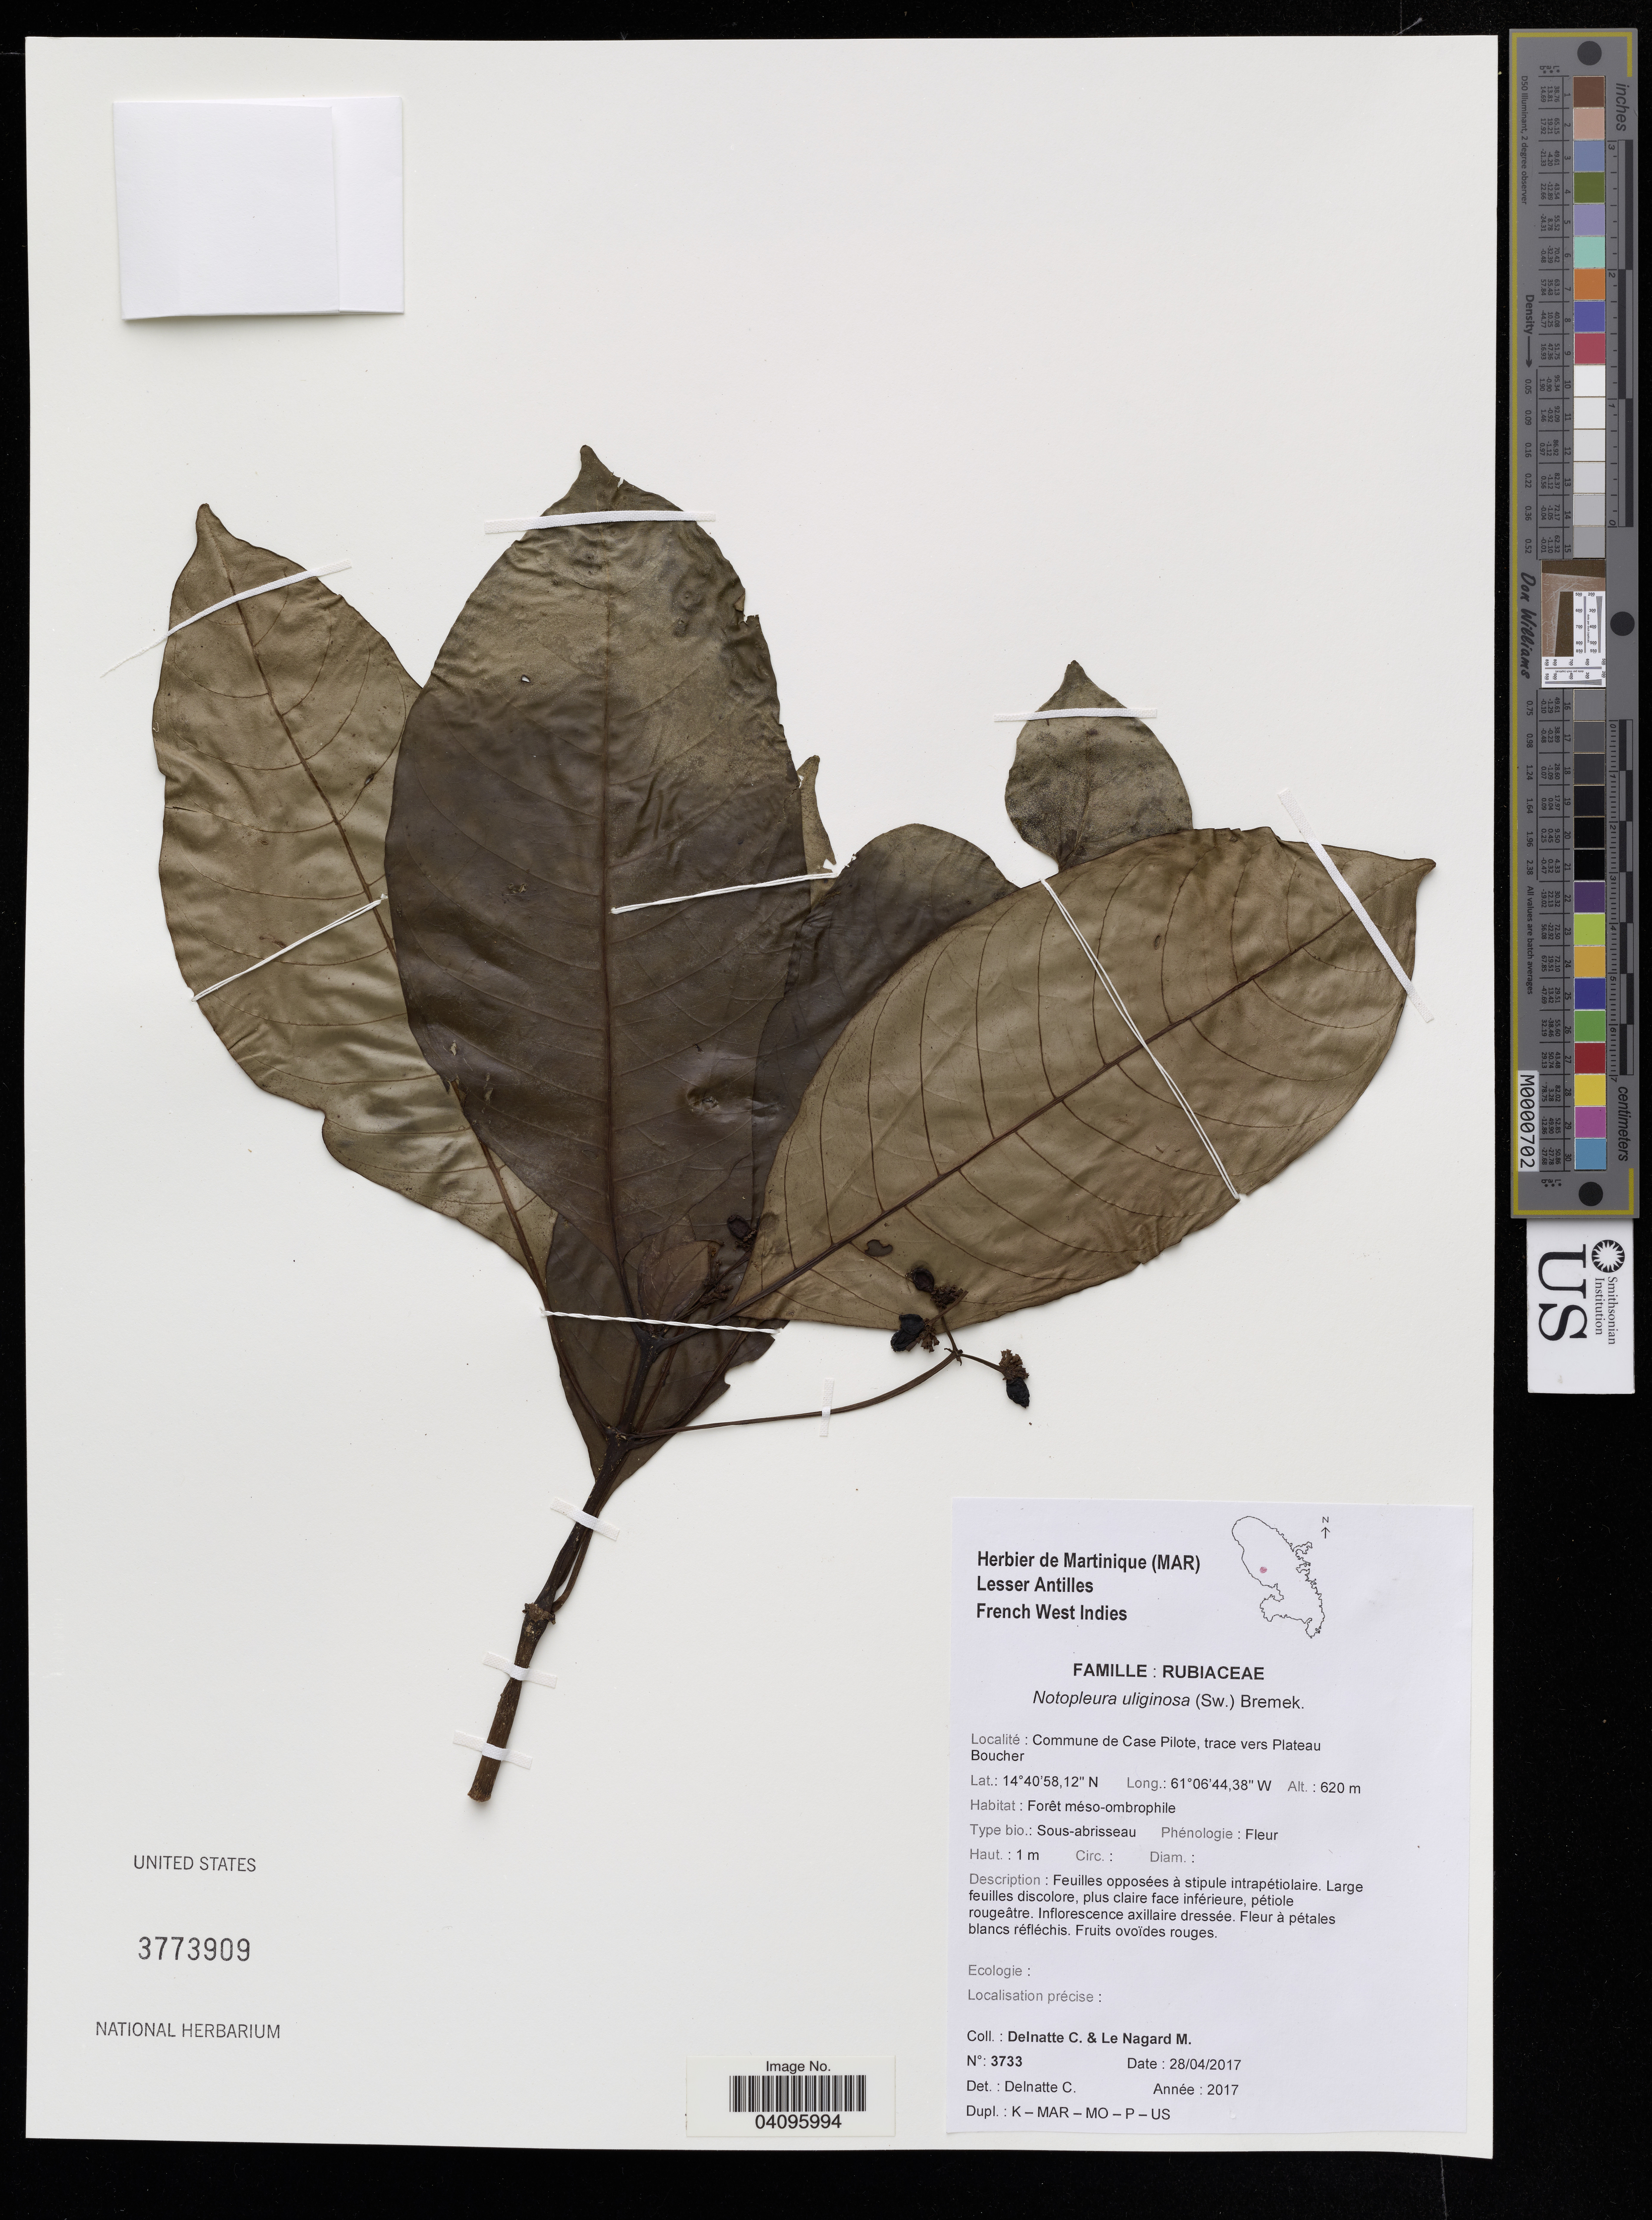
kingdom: Plantae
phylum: Tracheophyta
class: Magnoliopsida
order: Gentianales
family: Rubiaceae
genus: Notopleura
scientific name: Notopleura uliginosa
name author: (Sw.) Bremek.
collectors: C. Delnatte & M. Le Nagard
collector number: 3733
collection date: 2017-04-28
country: Martinique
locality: Lesser Antilles, French West Indies. Commune de Case Pilote, trace vers Plateau Boucher.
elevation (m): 620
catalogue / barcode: US 3773909